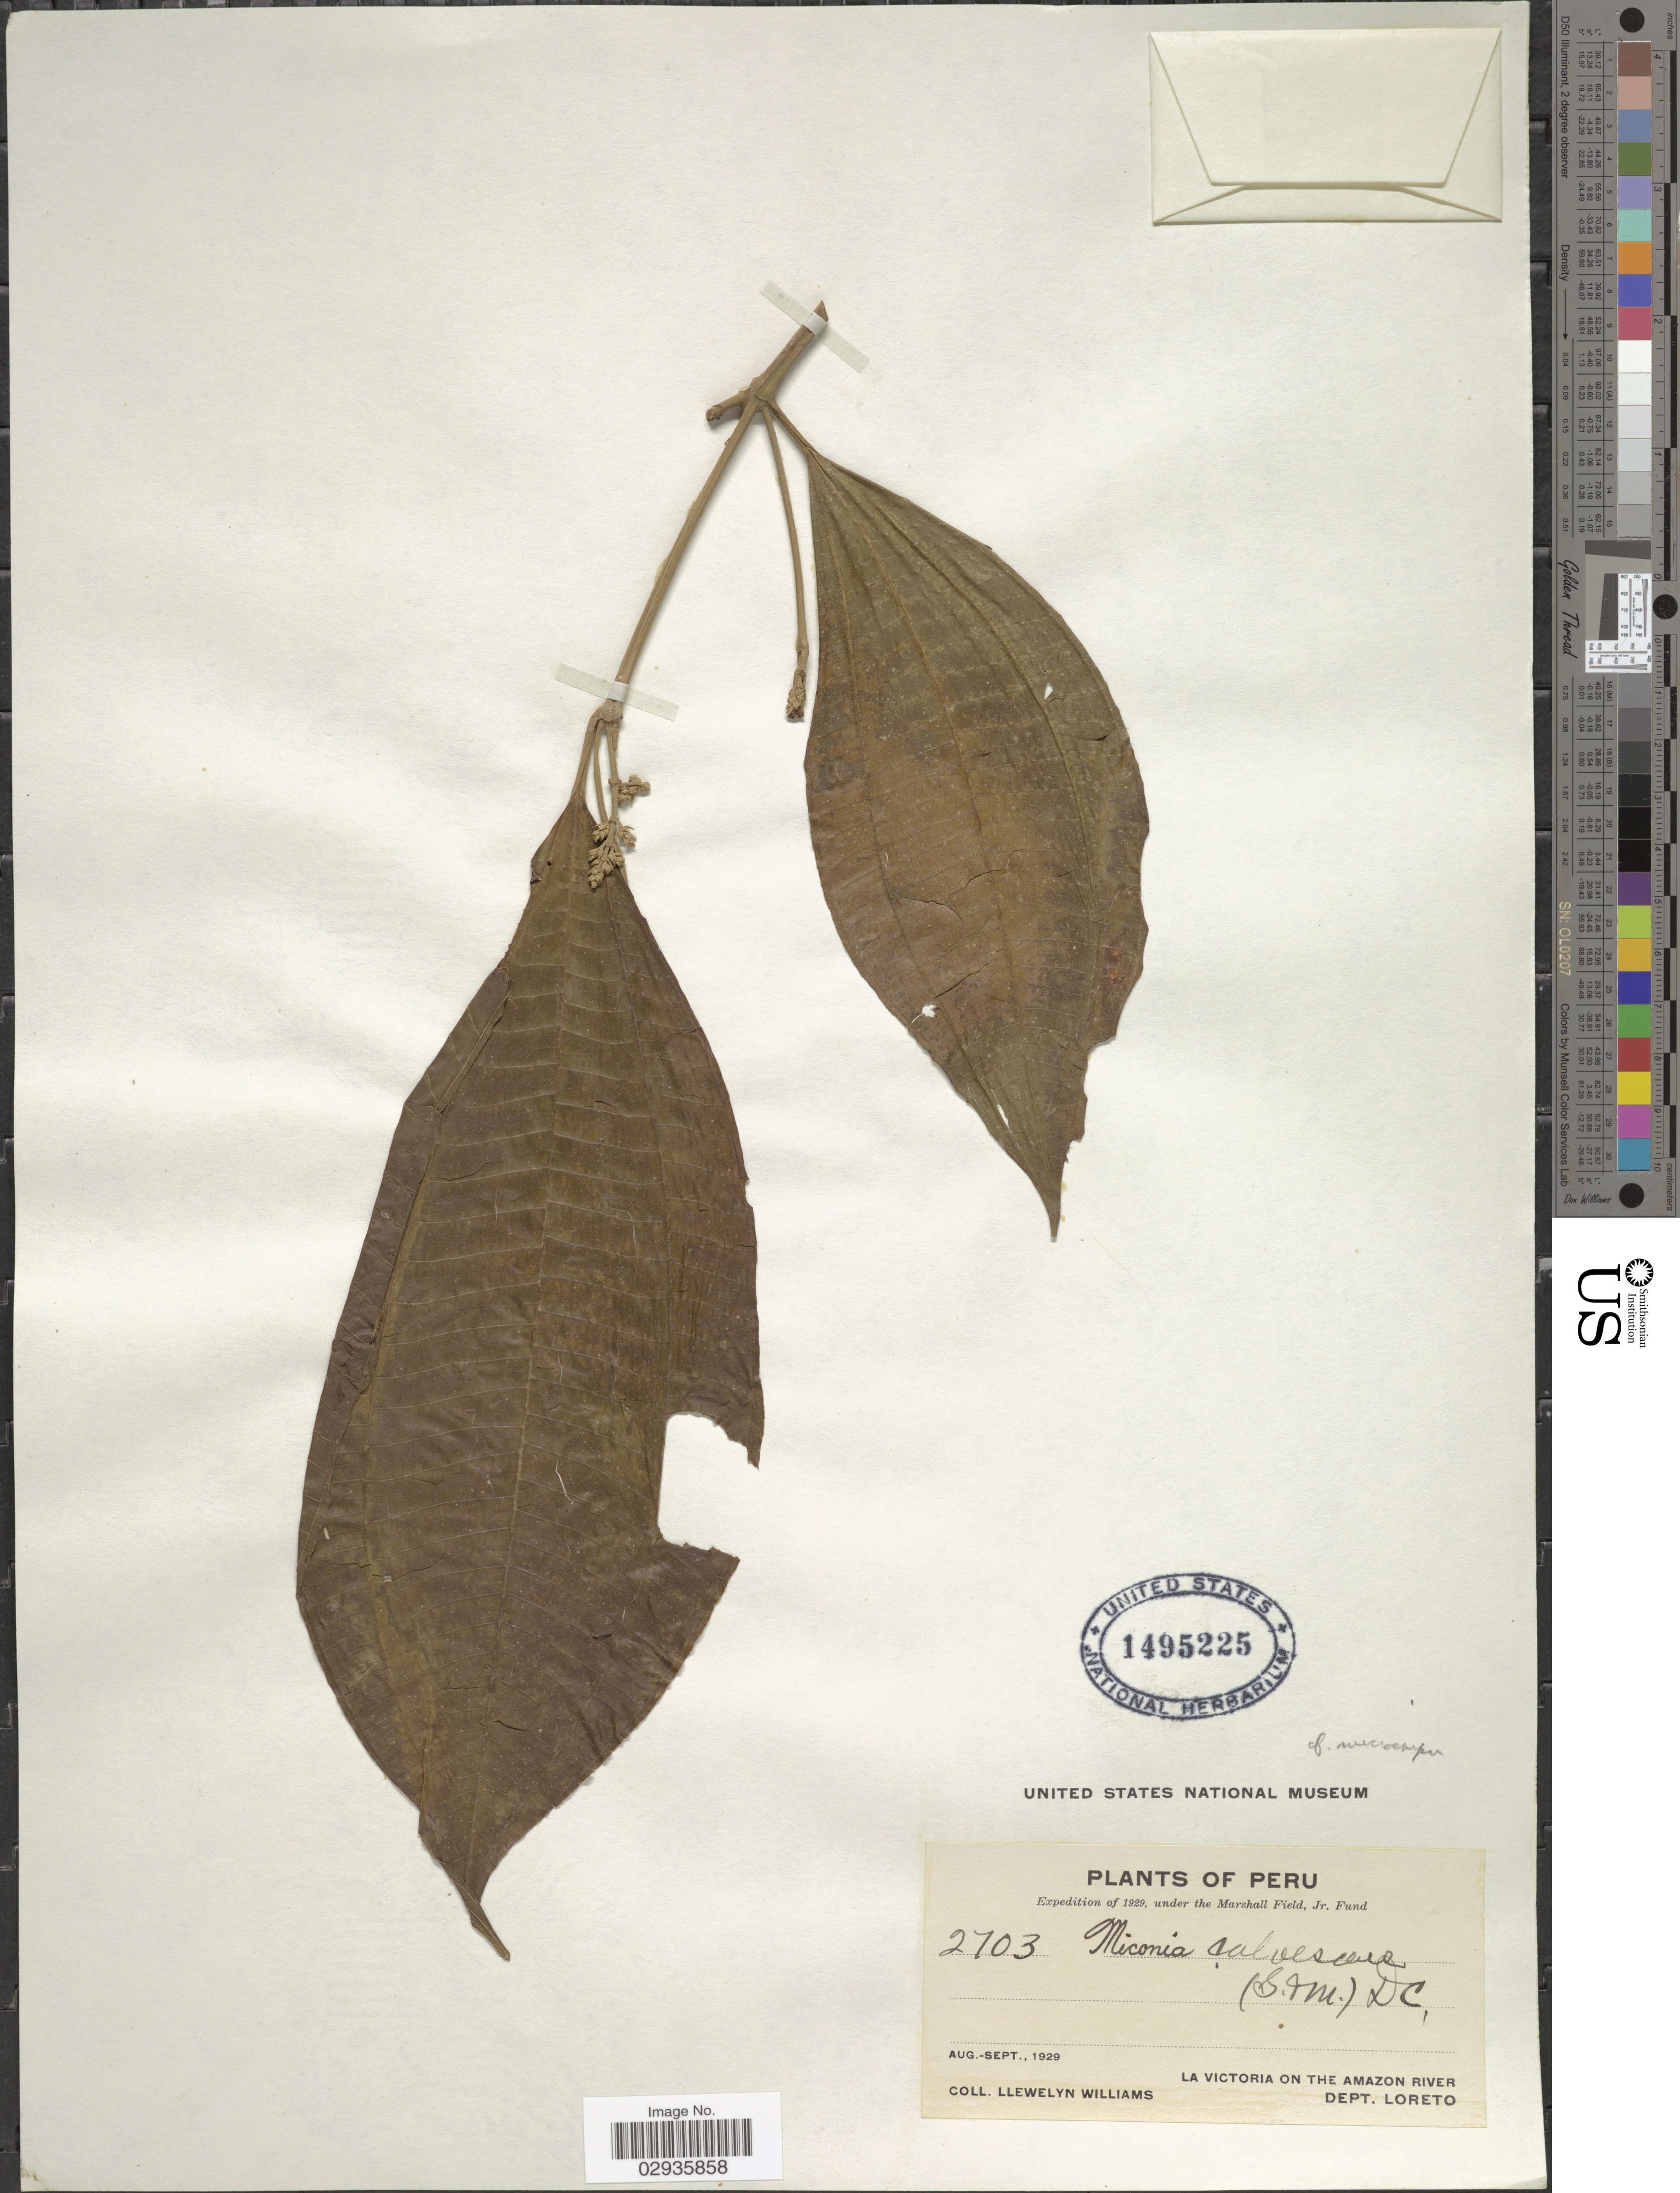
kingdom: Plantae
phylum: Tracheophyta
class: Magnoliopsida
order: Myrtales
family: Melastomataceae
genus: Miconia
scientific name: Miconia affinis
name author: DC.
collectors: Ll. Williams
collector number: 2703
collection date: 1929-08/1929-09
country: Peru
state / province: Loreto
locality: La Victoria on the Amazon river, Dept. Loreto.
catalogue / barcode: US 1495225